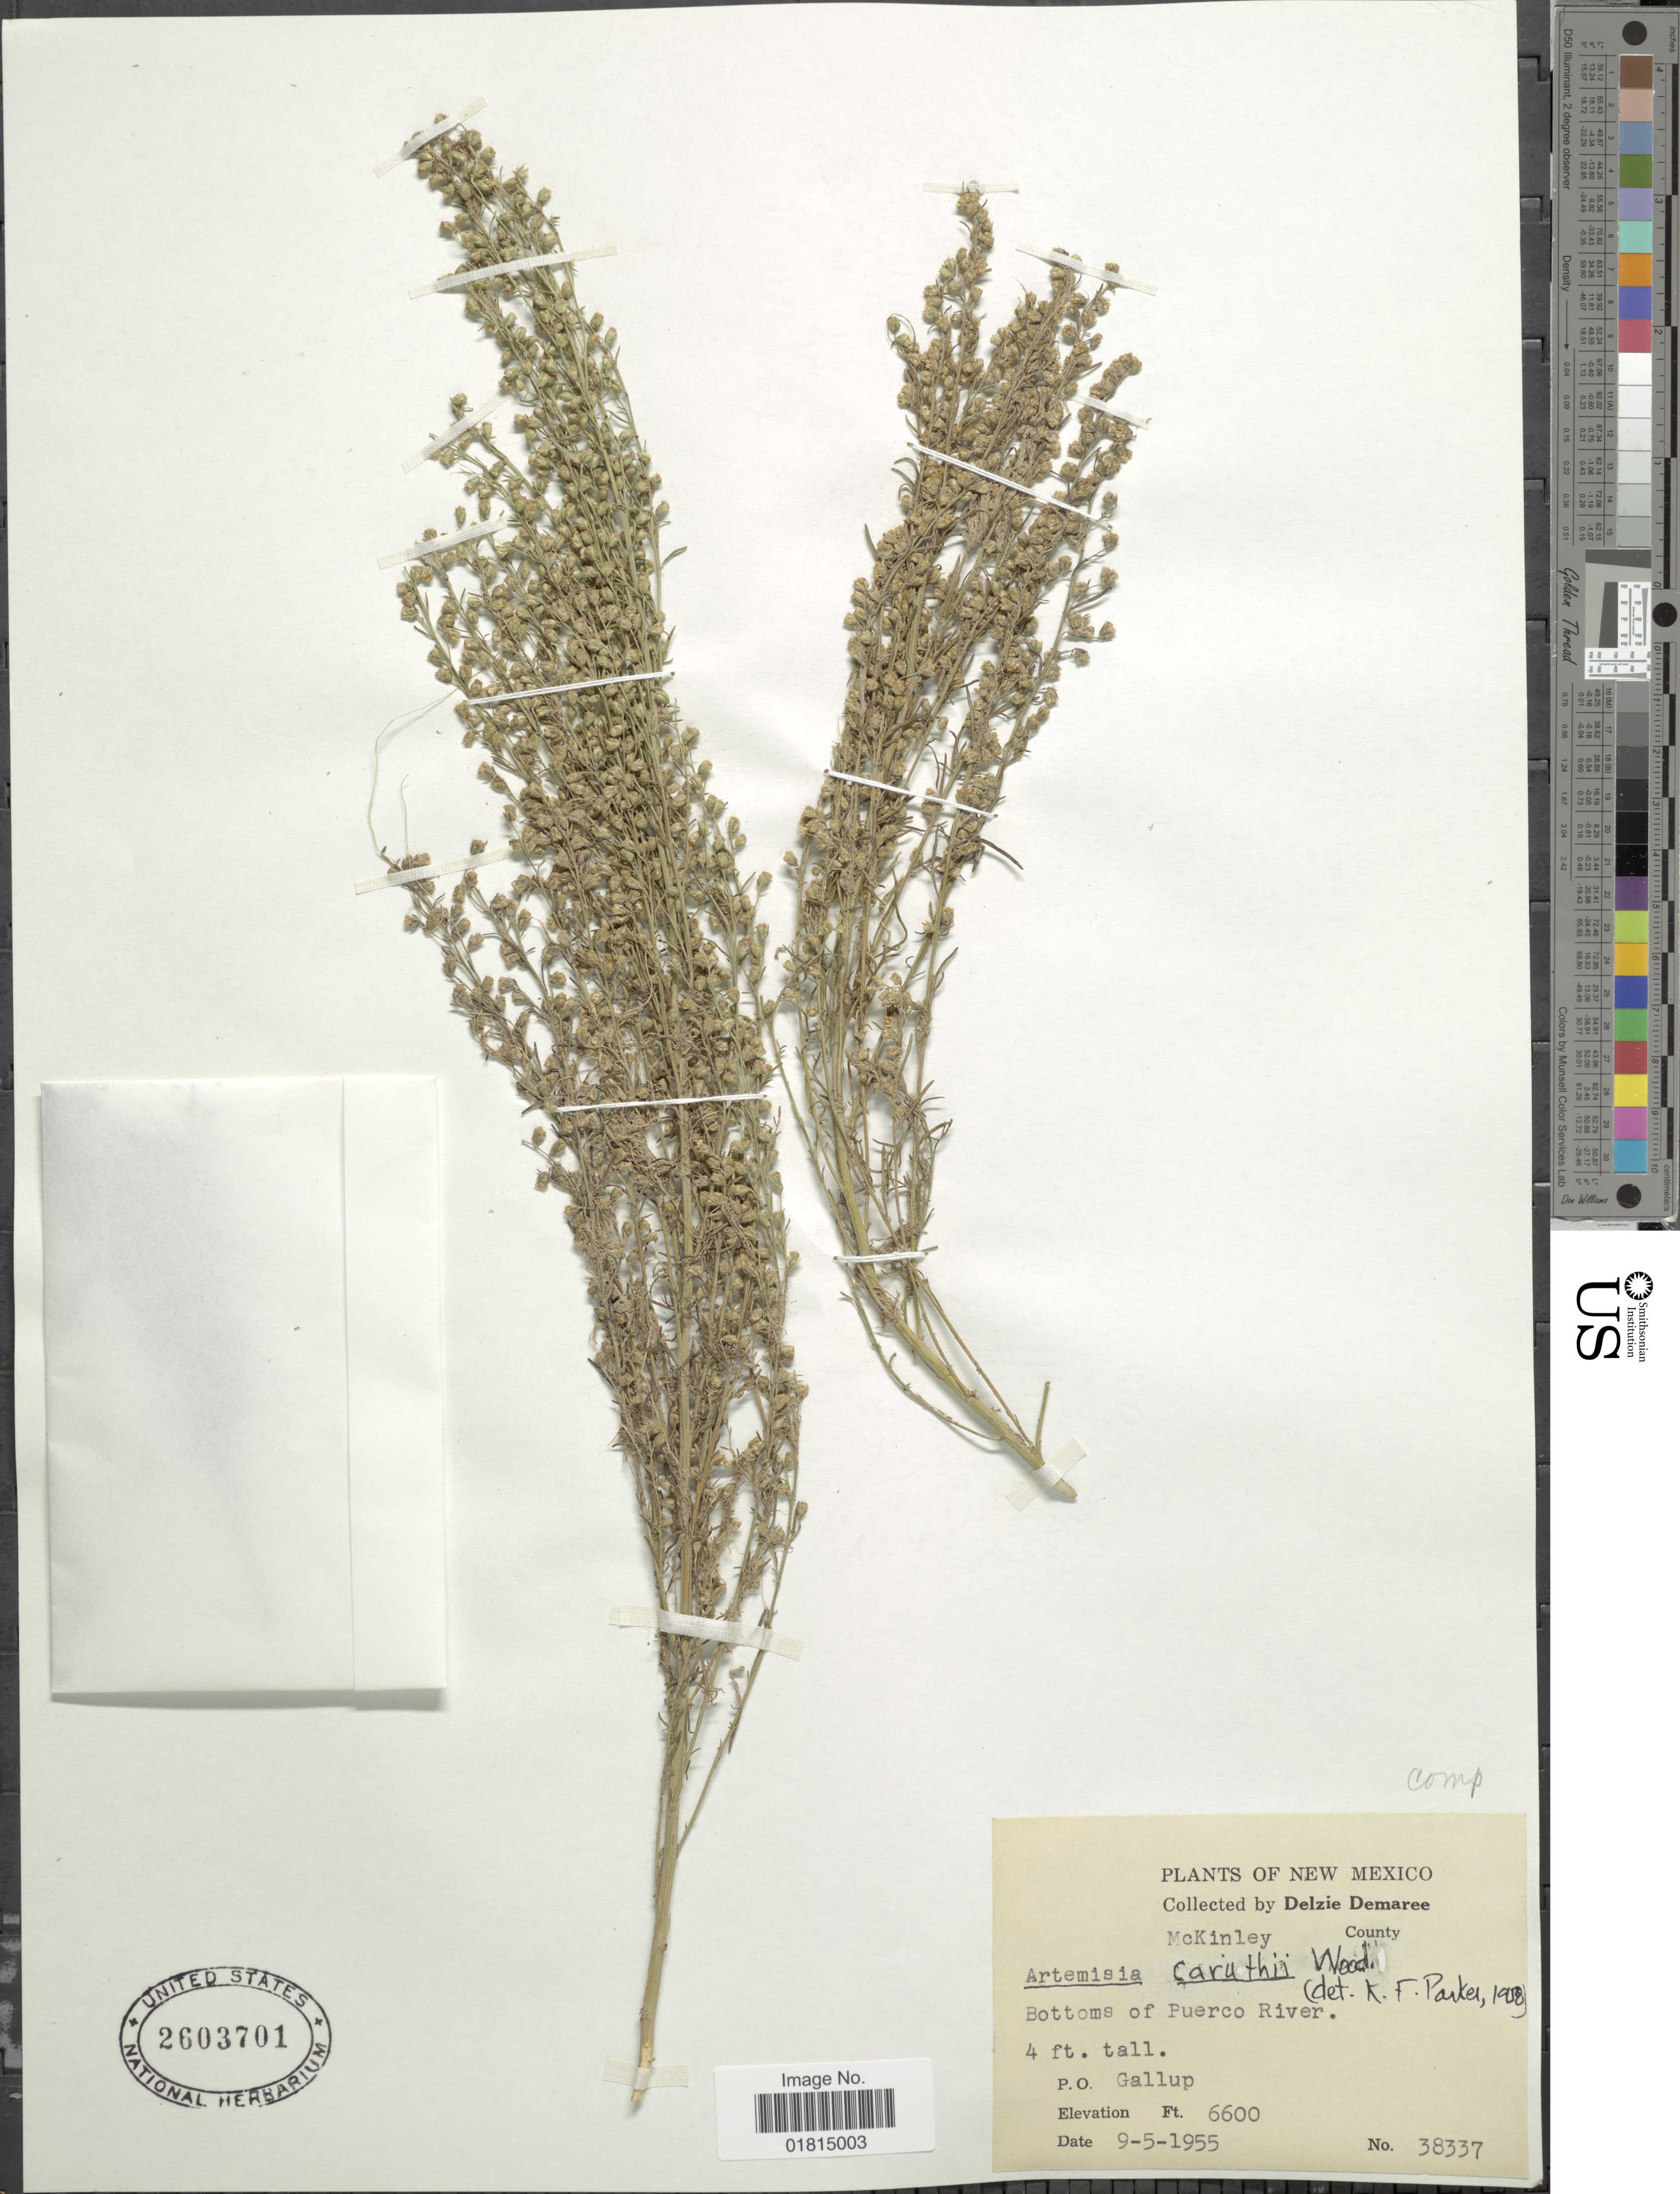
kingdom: Plantae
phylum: Tracheophyta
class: Magnoliopsida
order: Asterales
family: Asteraceae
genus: Artemisia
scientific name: Artemisia carruthii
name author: Alph. Wood ex Carruth.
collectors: D. Demaree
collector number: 38337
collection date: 1955-09-05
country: United States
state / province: New Mexico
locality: McKinley County. Bottoms of Puerco River. P.O. Gallup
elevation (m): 2012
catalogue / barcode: US 2603701